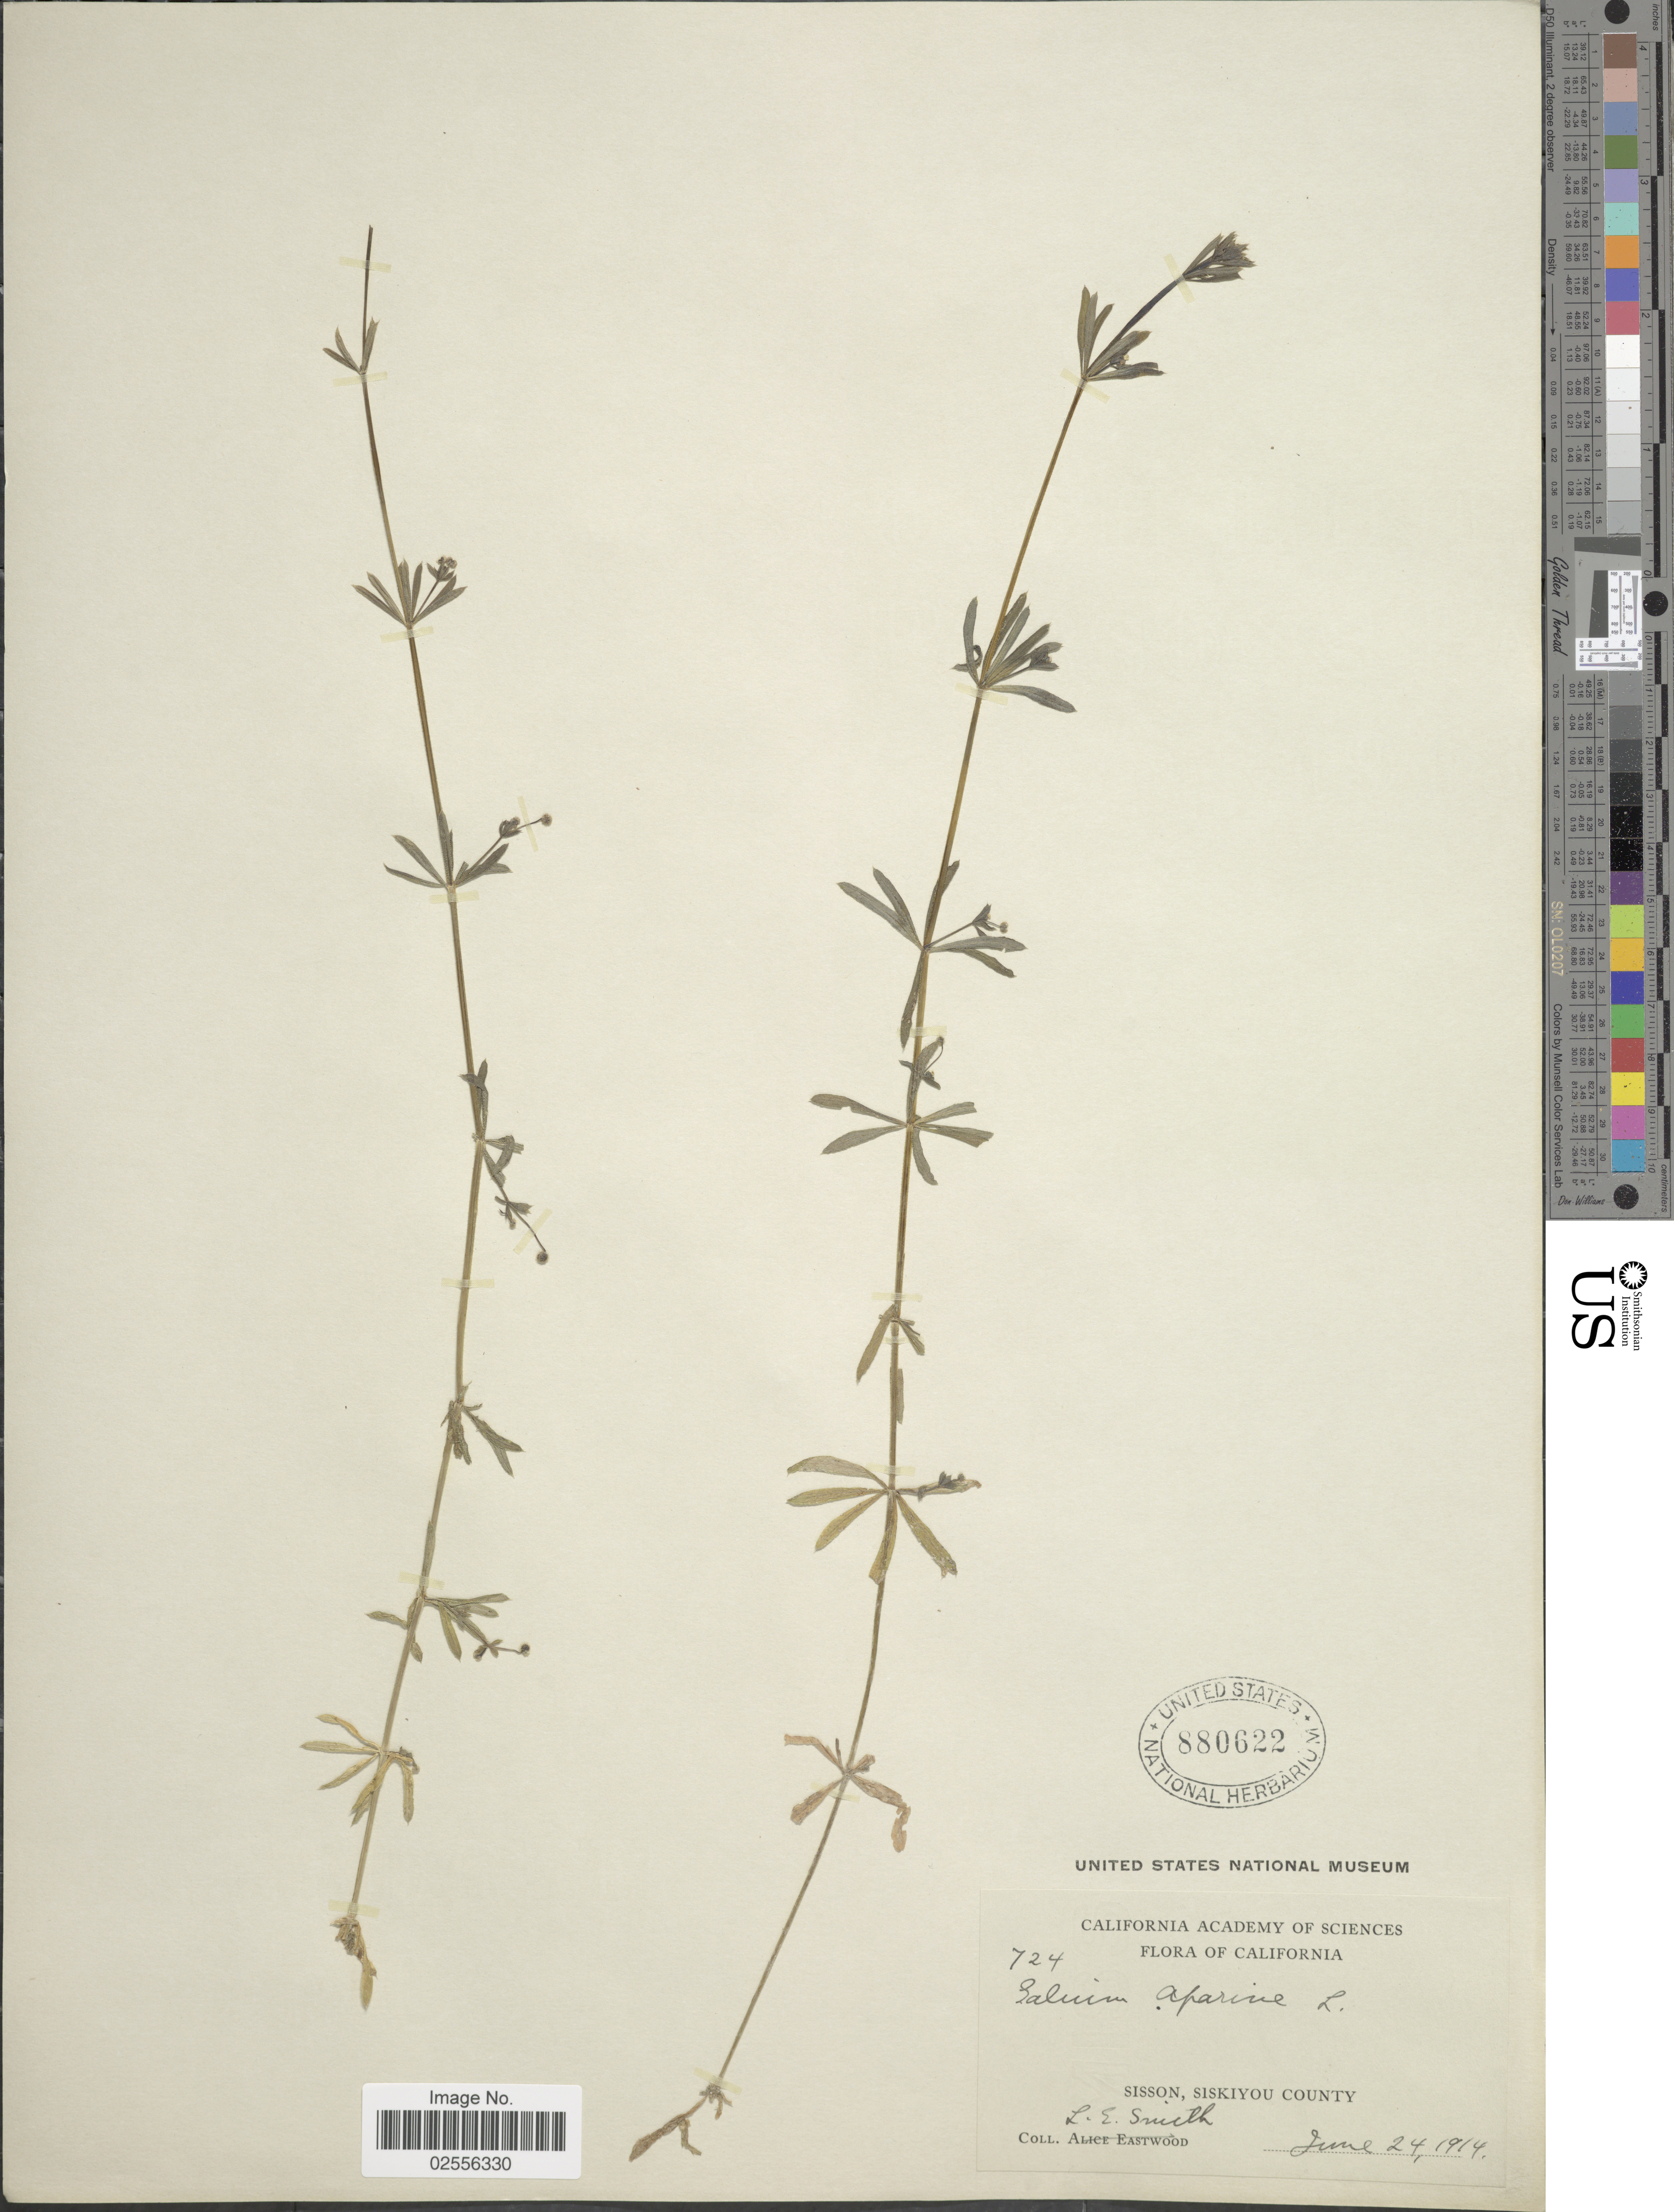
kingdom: Plantae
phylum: Tracheophyta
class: Magnoliopsida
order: Gentianales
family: Rubiaceae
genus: Galium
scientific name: Galium aparine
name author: L.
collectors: L. E. Smith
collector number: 724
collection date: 1914-06-24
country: United States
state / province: California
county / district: Siskiyou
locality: Sisson, Siskiyou County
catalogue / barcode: US 880622